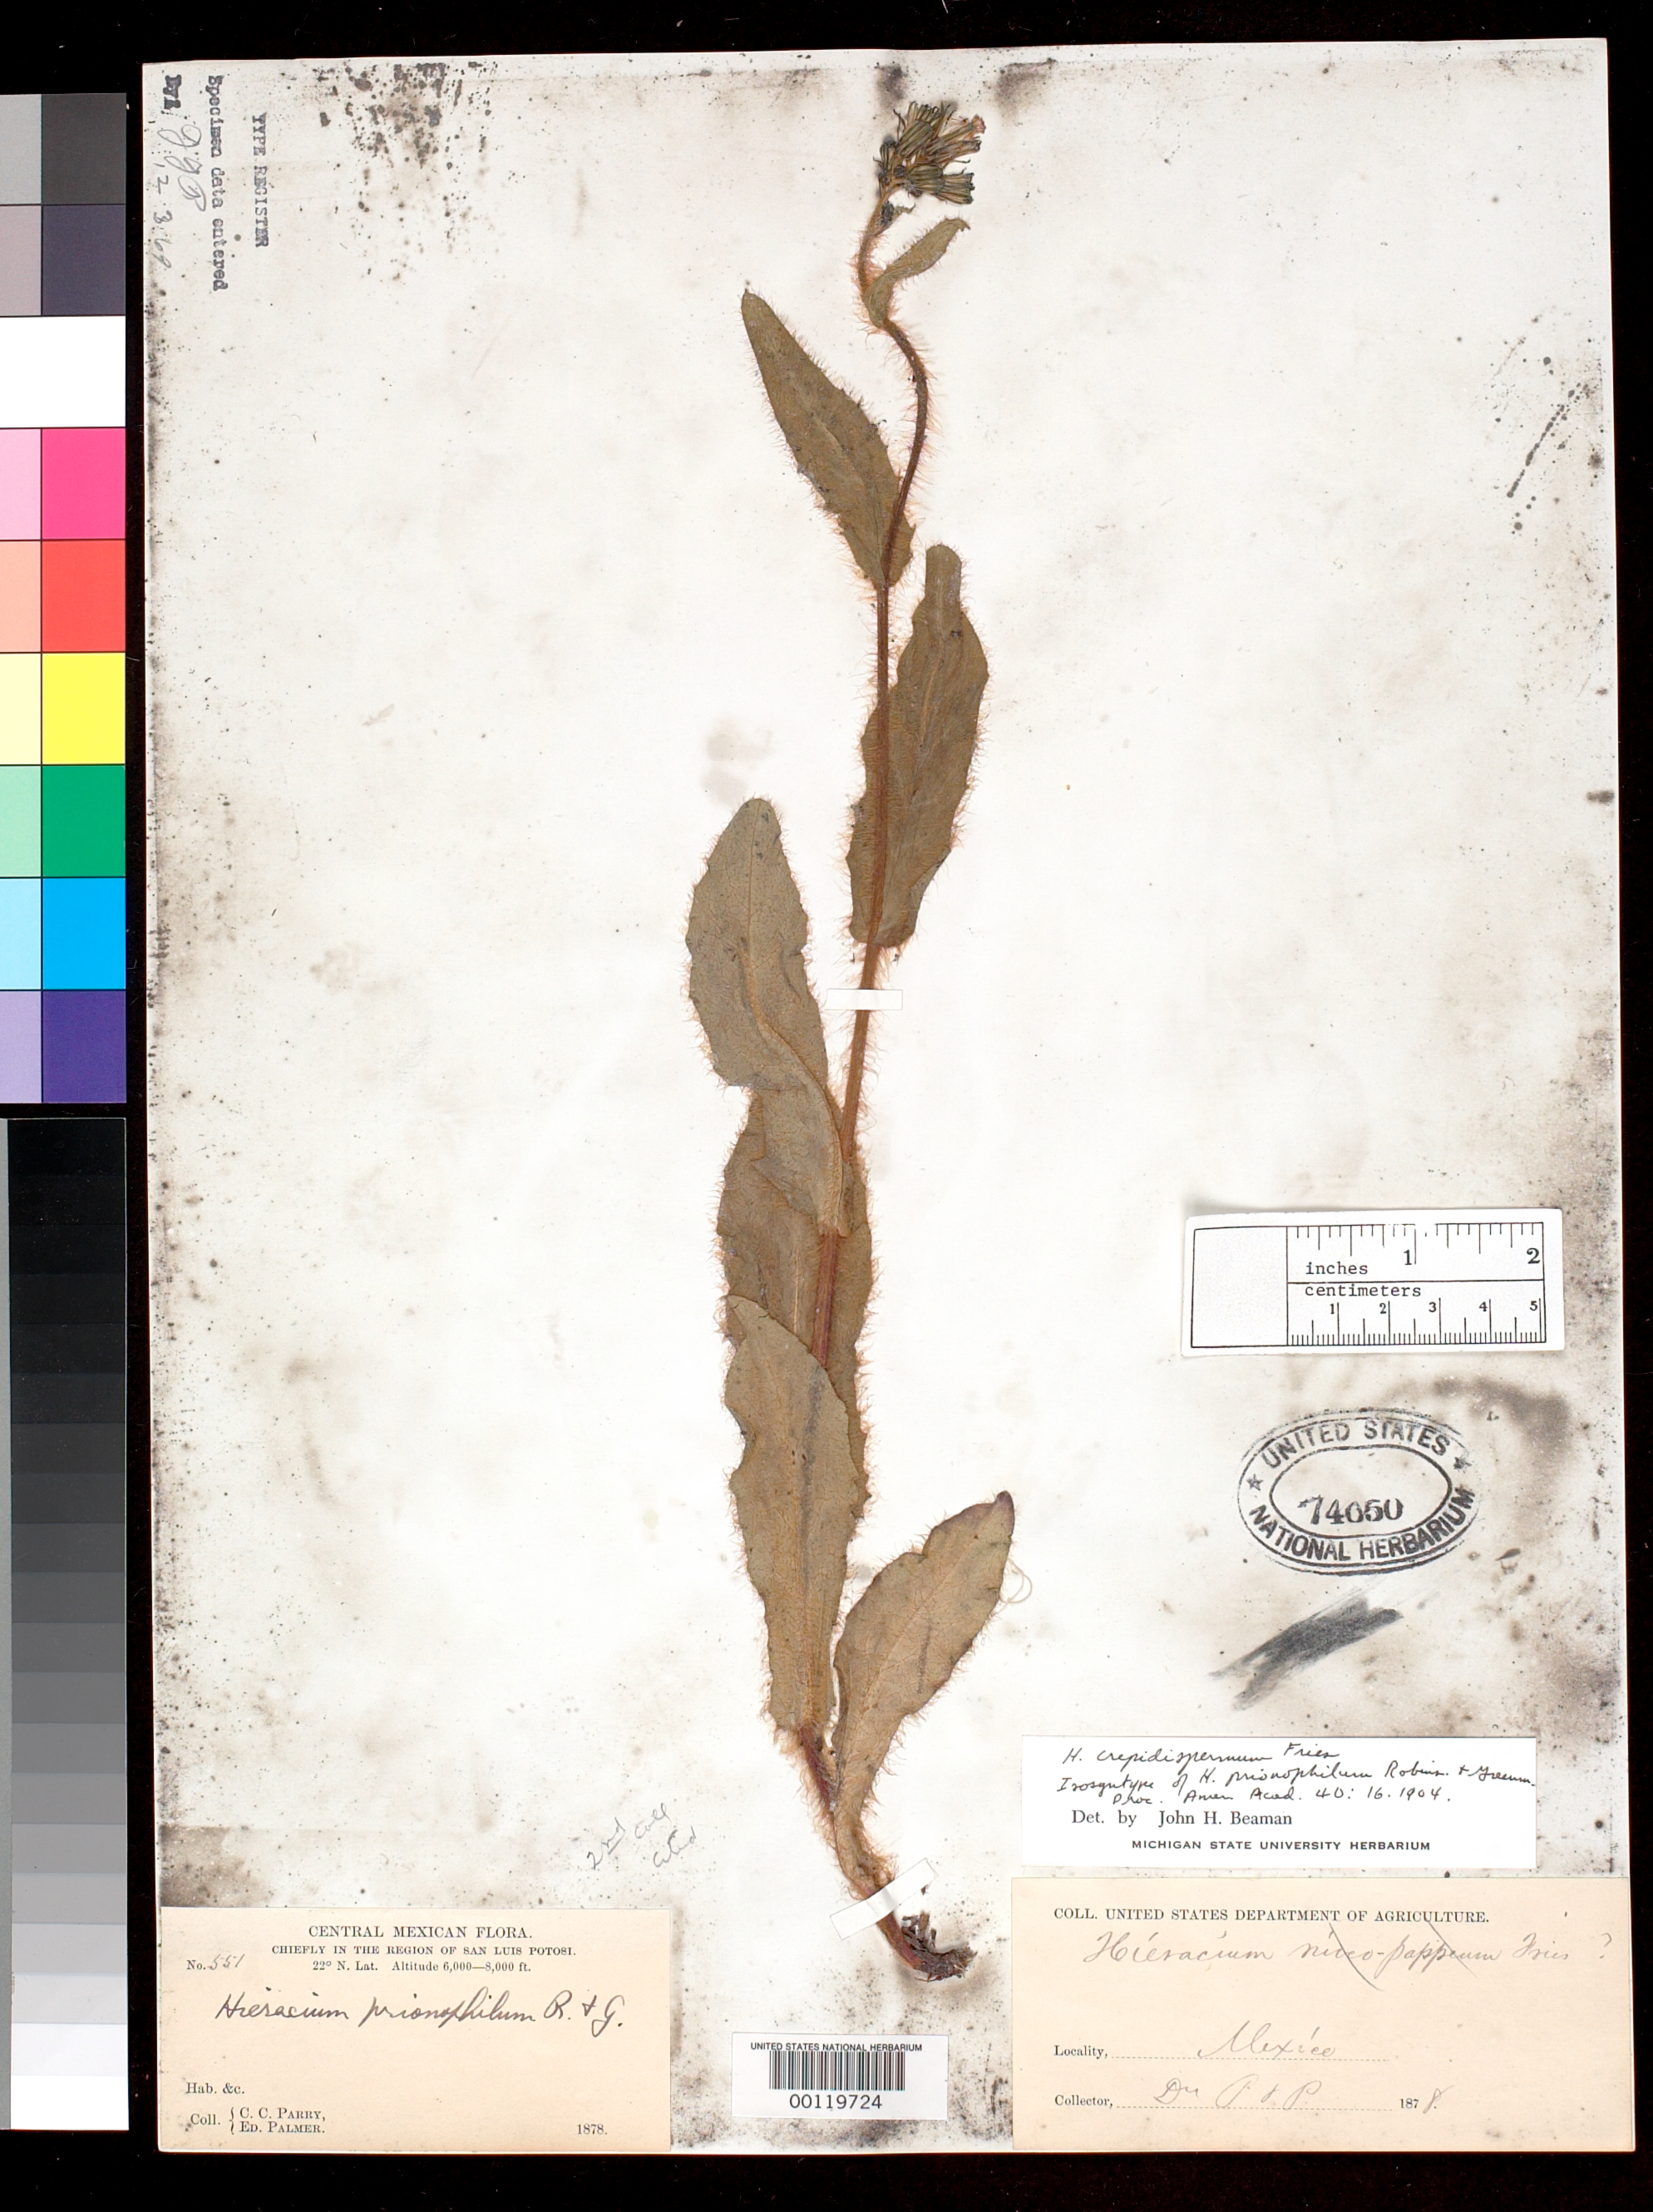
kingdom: Plantae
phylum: Tracheophyta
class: Magnoliopsida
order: Asterales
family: Asteraceae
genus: Hieracium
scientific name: Hieracium prionophilum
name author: B.L. Rob. & Greenm.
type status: Isosyntype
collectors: C. C. Parry & E. Palmer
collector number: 551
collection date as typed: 1878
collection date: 1878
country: Mexico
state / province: San Luis Potosi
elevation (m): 1829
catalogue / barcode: US 74050